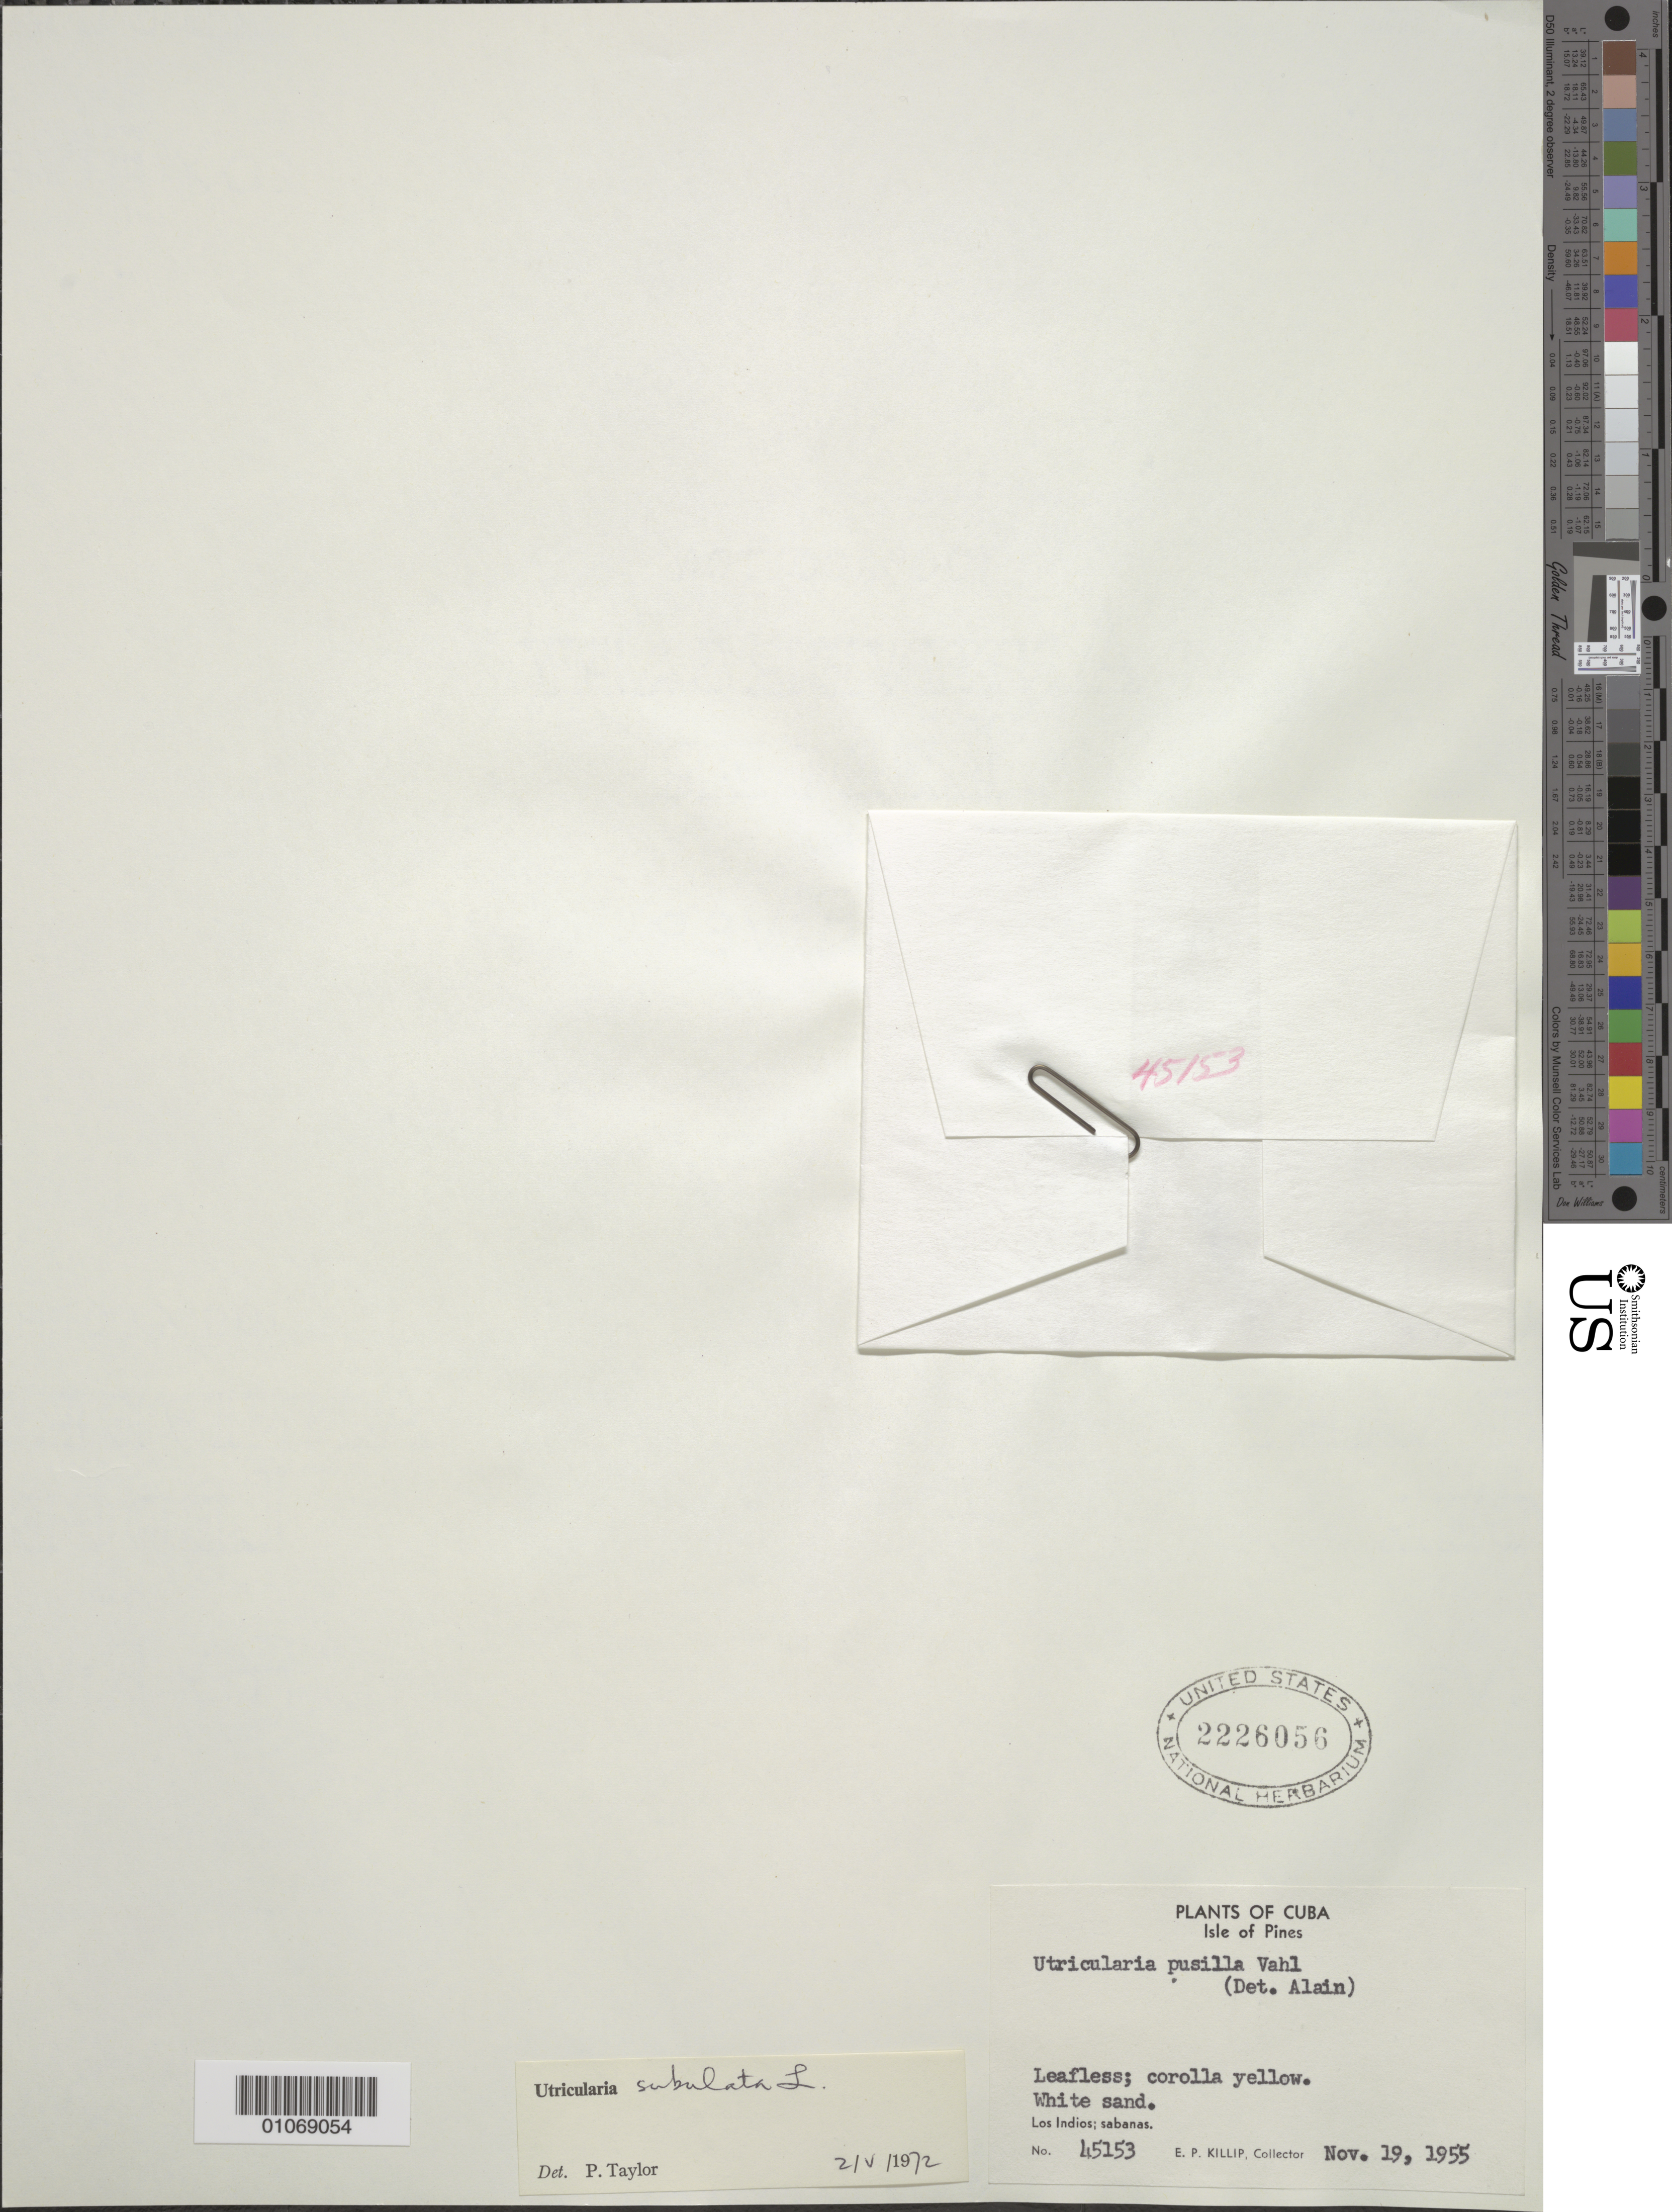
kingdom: Plantae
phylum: Tracheophyta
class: Magnoliopsida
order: Lamiales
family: Lentibulariaceae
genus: Utricularia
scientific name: Utricularia subulata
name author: L.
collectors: E. P. Killip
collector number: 45153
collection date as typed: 19 Nov 1955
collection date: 1955-11-19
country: Cuba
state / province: Isla de La Juventud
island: Isla de la Juventud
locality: Los Indios: white sand savannas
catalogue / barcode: US 2226056